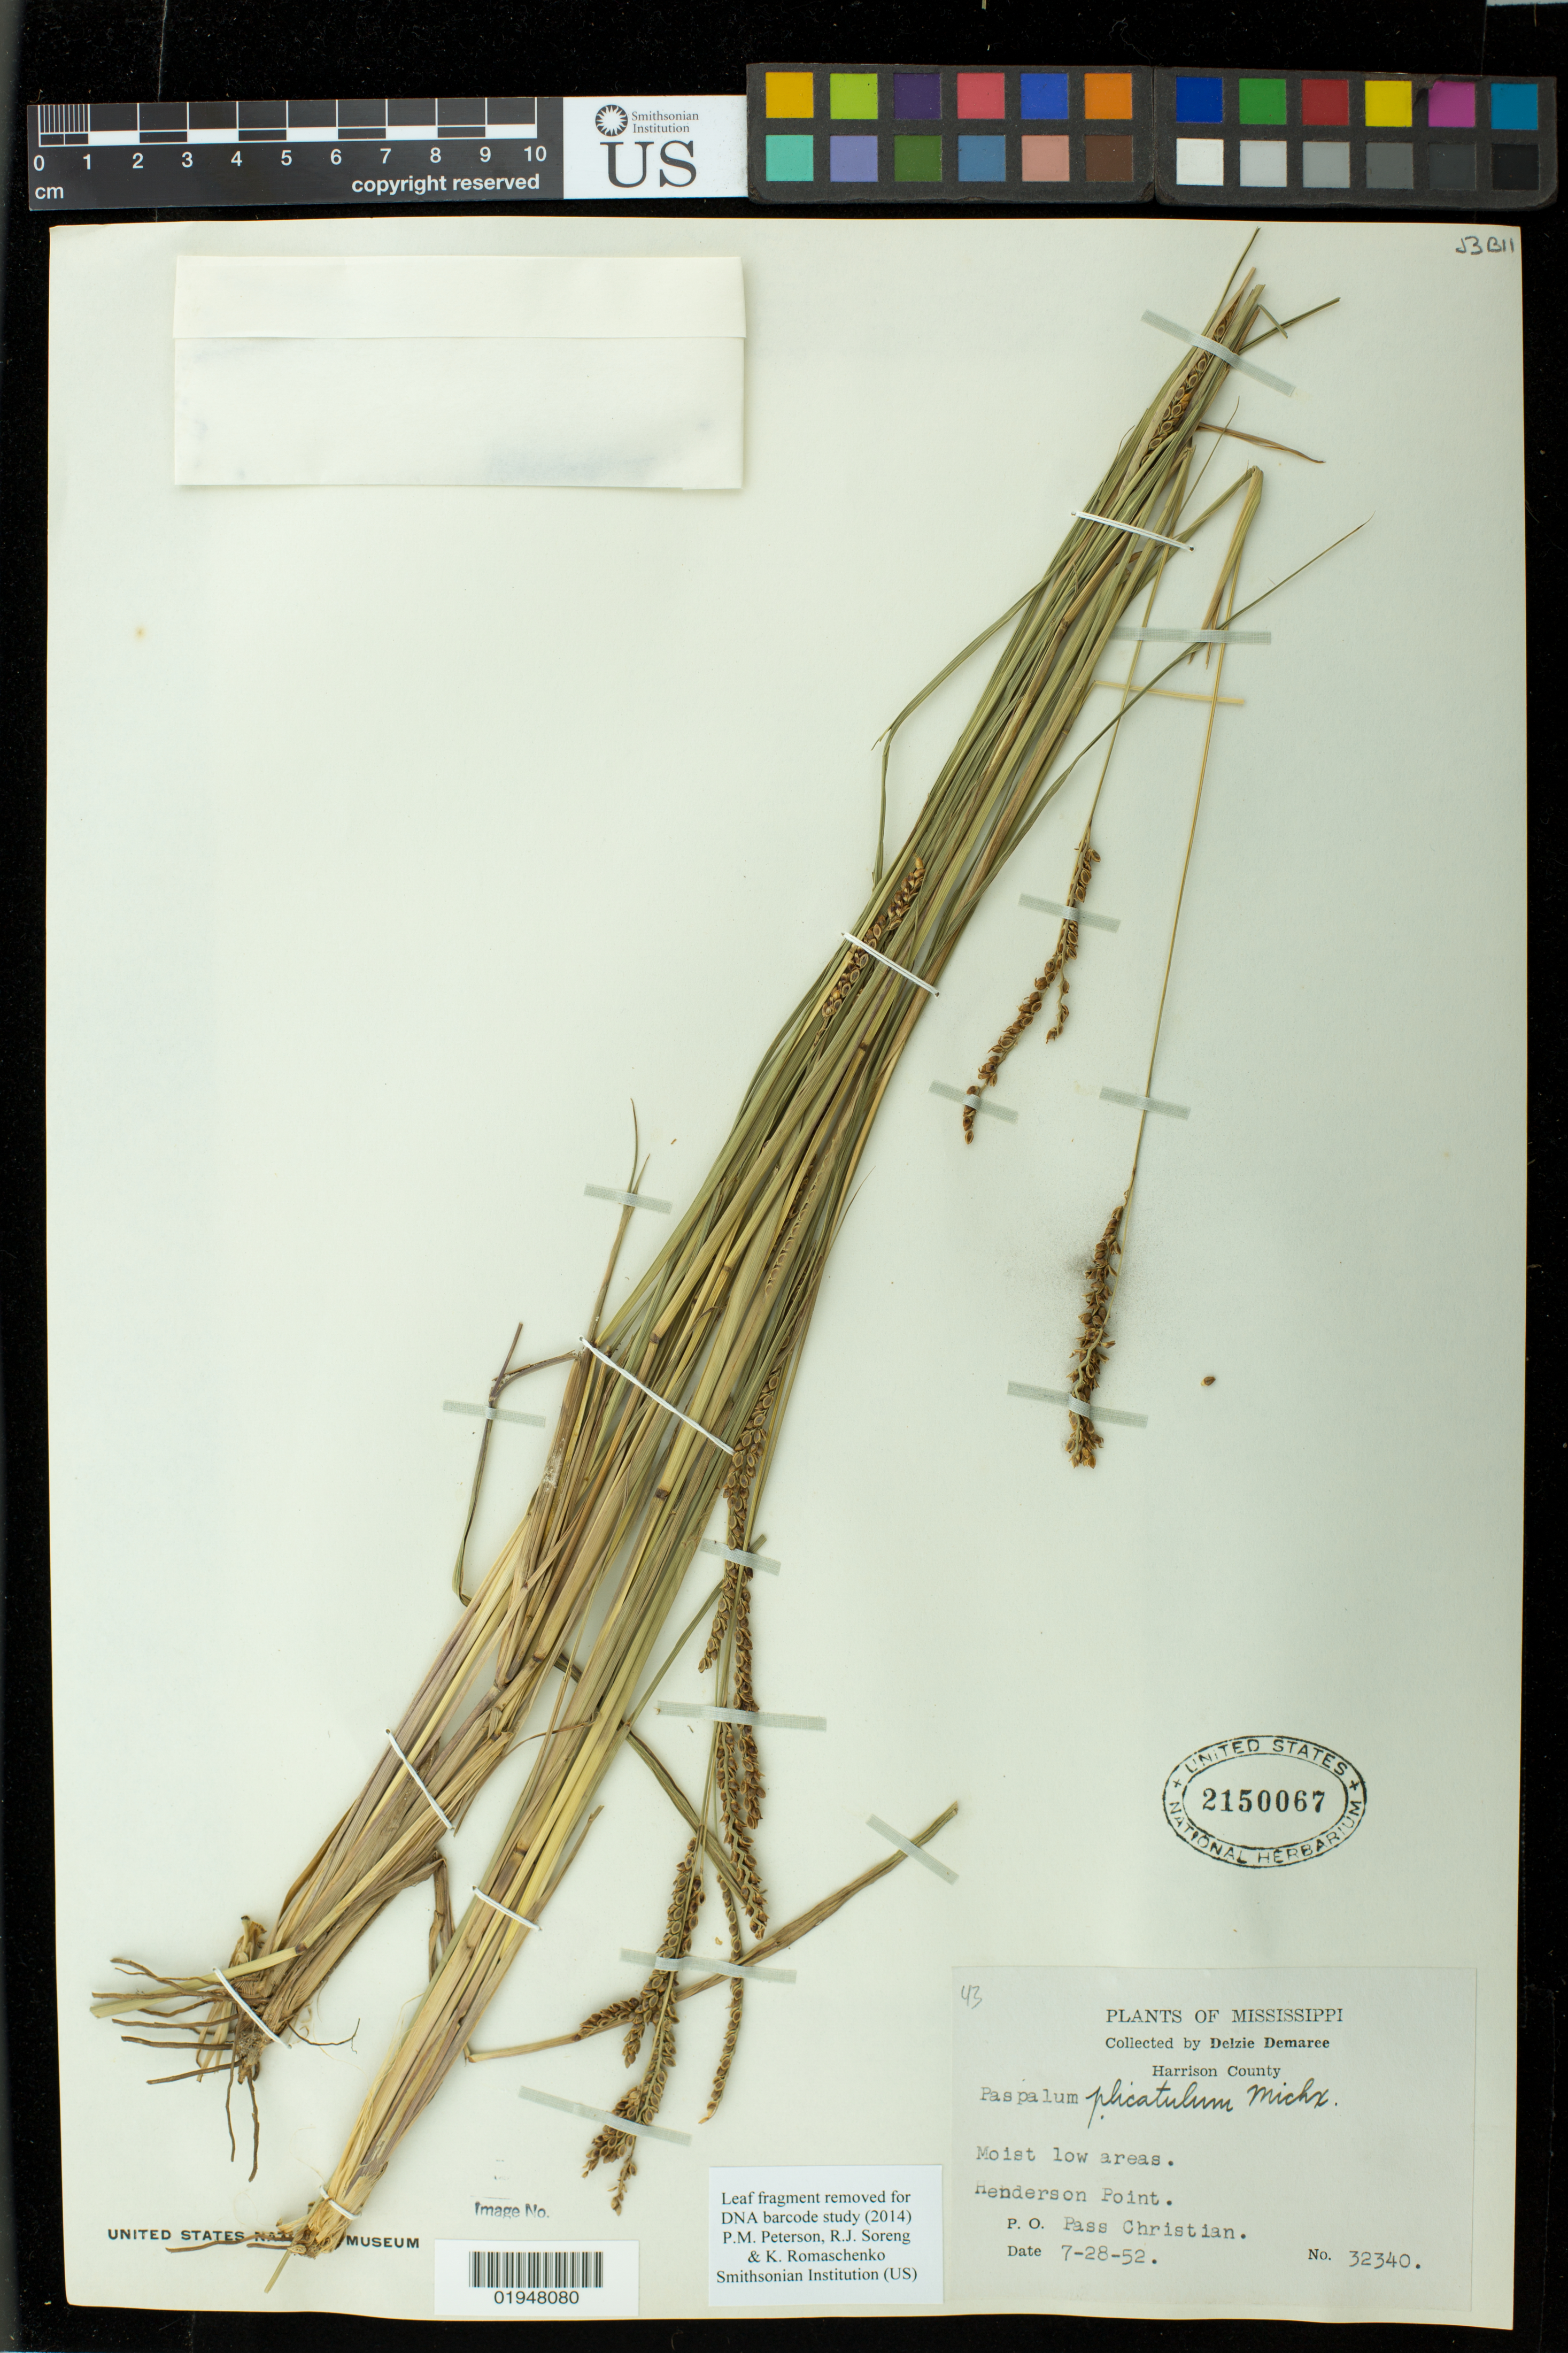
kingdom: Plantae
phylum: Tracheophyta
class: Liliopsida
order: Poales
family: Poaceae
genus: Paspalum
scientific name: Paspalum plicatulum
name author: Michx.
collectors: D. Demaree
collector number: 32340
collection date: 1952-07-28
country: United States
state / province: Mississippi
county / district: Harrison County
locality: Henderson Point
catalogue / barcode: US 2150067